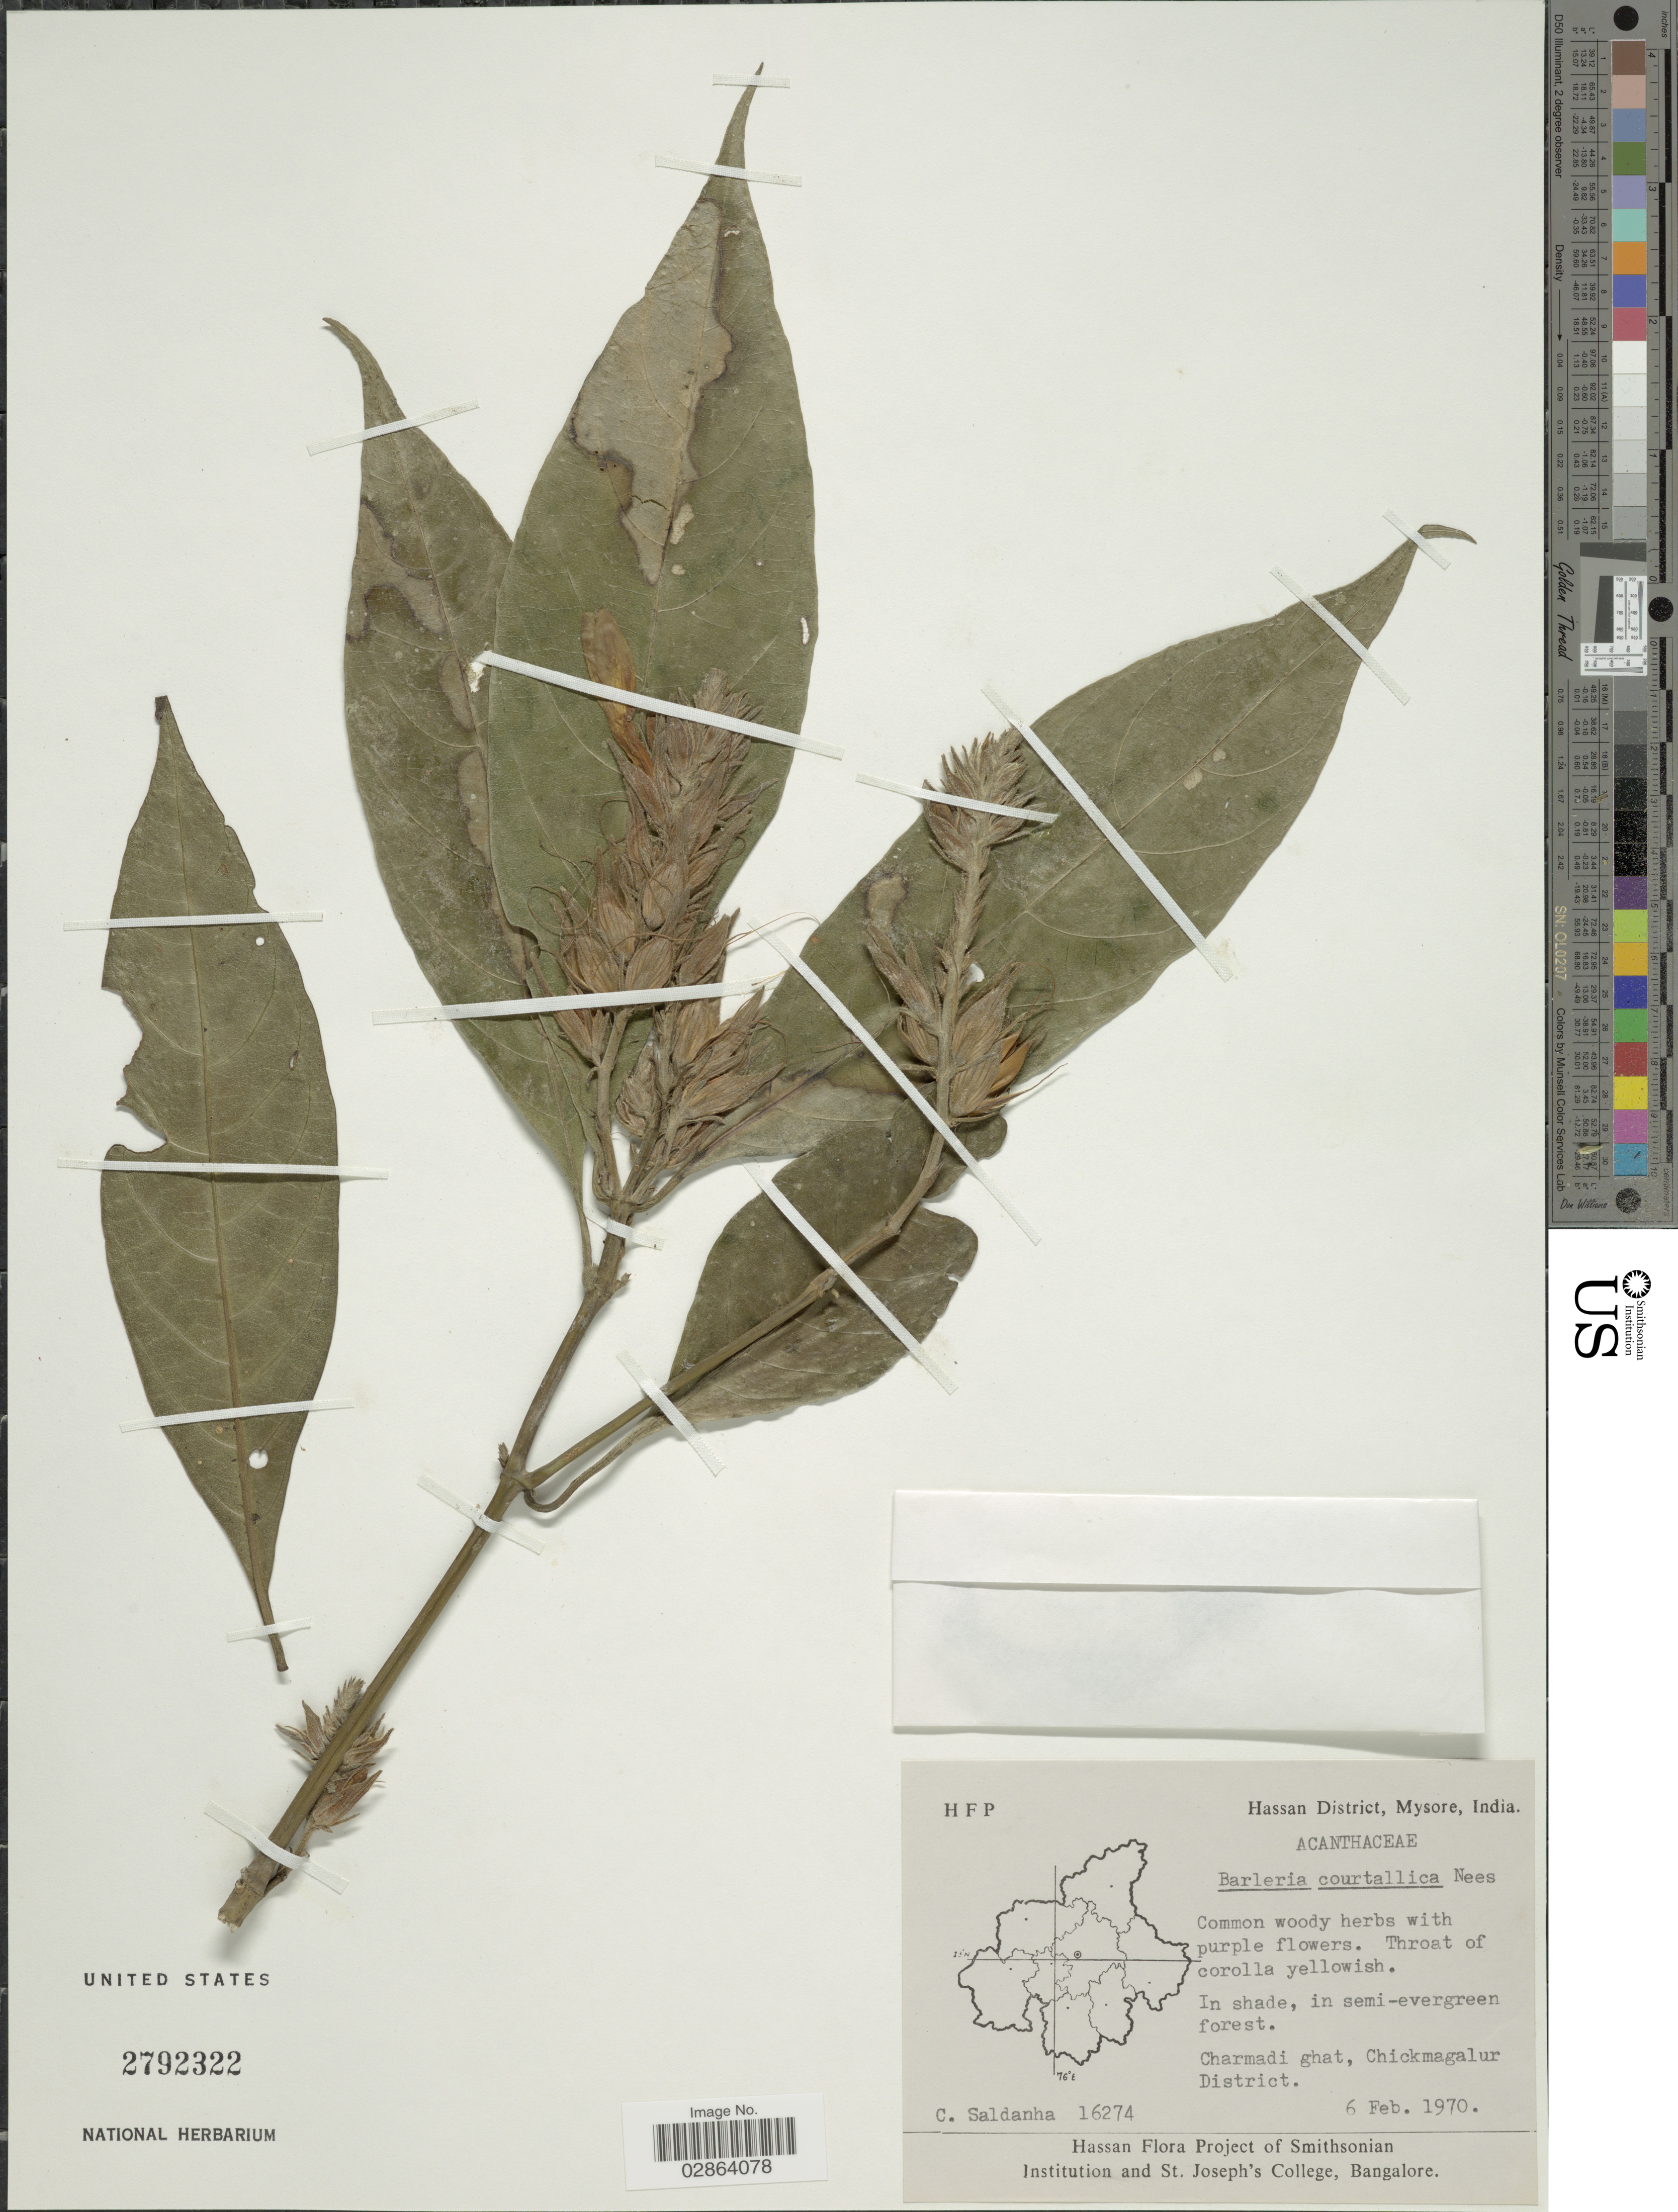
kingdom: Plantae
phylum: Tracheophyta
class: Magnoliopsida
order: Lamiales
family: Acanthaceae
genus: Barleria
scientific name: Barleria courtallica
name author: Nees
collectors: C. Saldanha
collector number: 16274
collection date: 1970-02-06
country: India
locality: Hassan District, Mysore, India, Charmadi ghat, Chickmagalur District.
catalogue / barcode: US 2792322